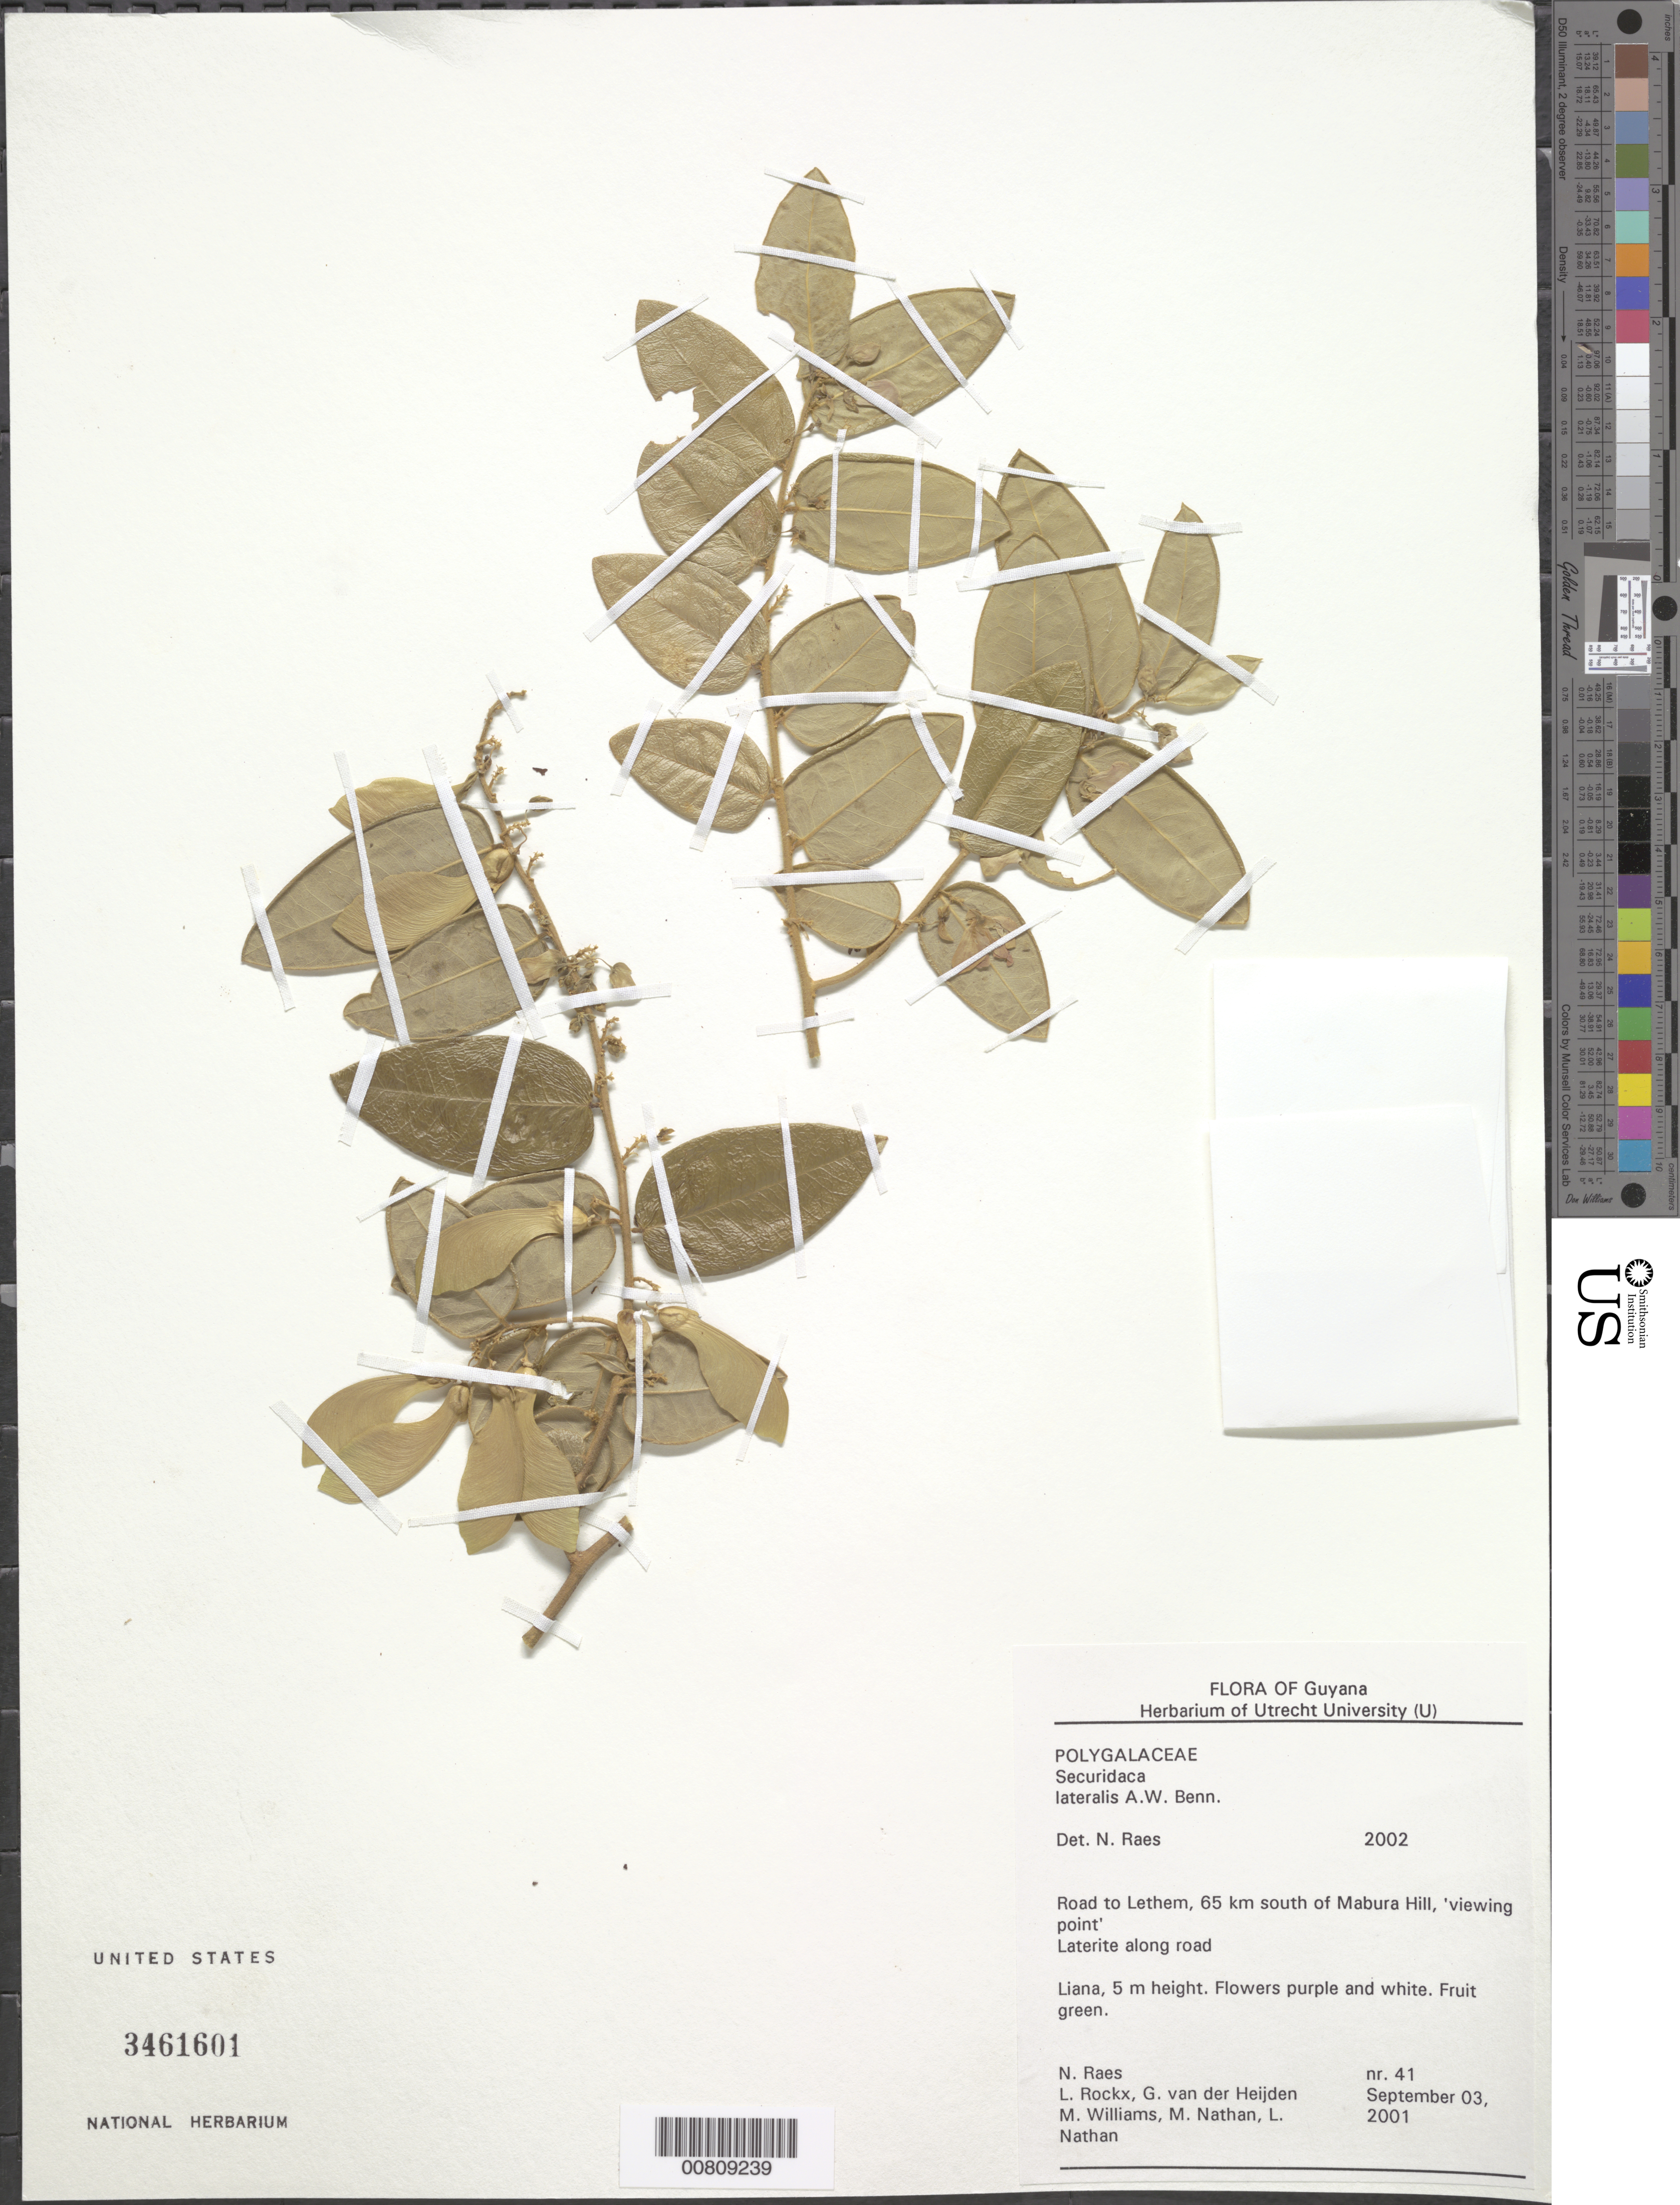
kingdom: Plantae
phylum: Tracheophyta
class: Magnoliopsida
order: Fabales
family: Polygalaceae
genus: Securidaca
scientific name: Securidaca lateralis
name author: A.W. Benn. in Mart.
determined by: Raes, N.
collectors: N. Raes, L. Rockx, G. van der Heijden, M. Williams, M. Nathan & L. Nathan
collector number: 41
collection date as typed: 3-Sep-01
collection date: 2001-09-03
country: Guyana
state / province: U. Demerara-Berbice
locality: Mabura Hill, 65 km S, on road to Lethem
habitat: Laterite along road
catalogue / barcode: US 3461601